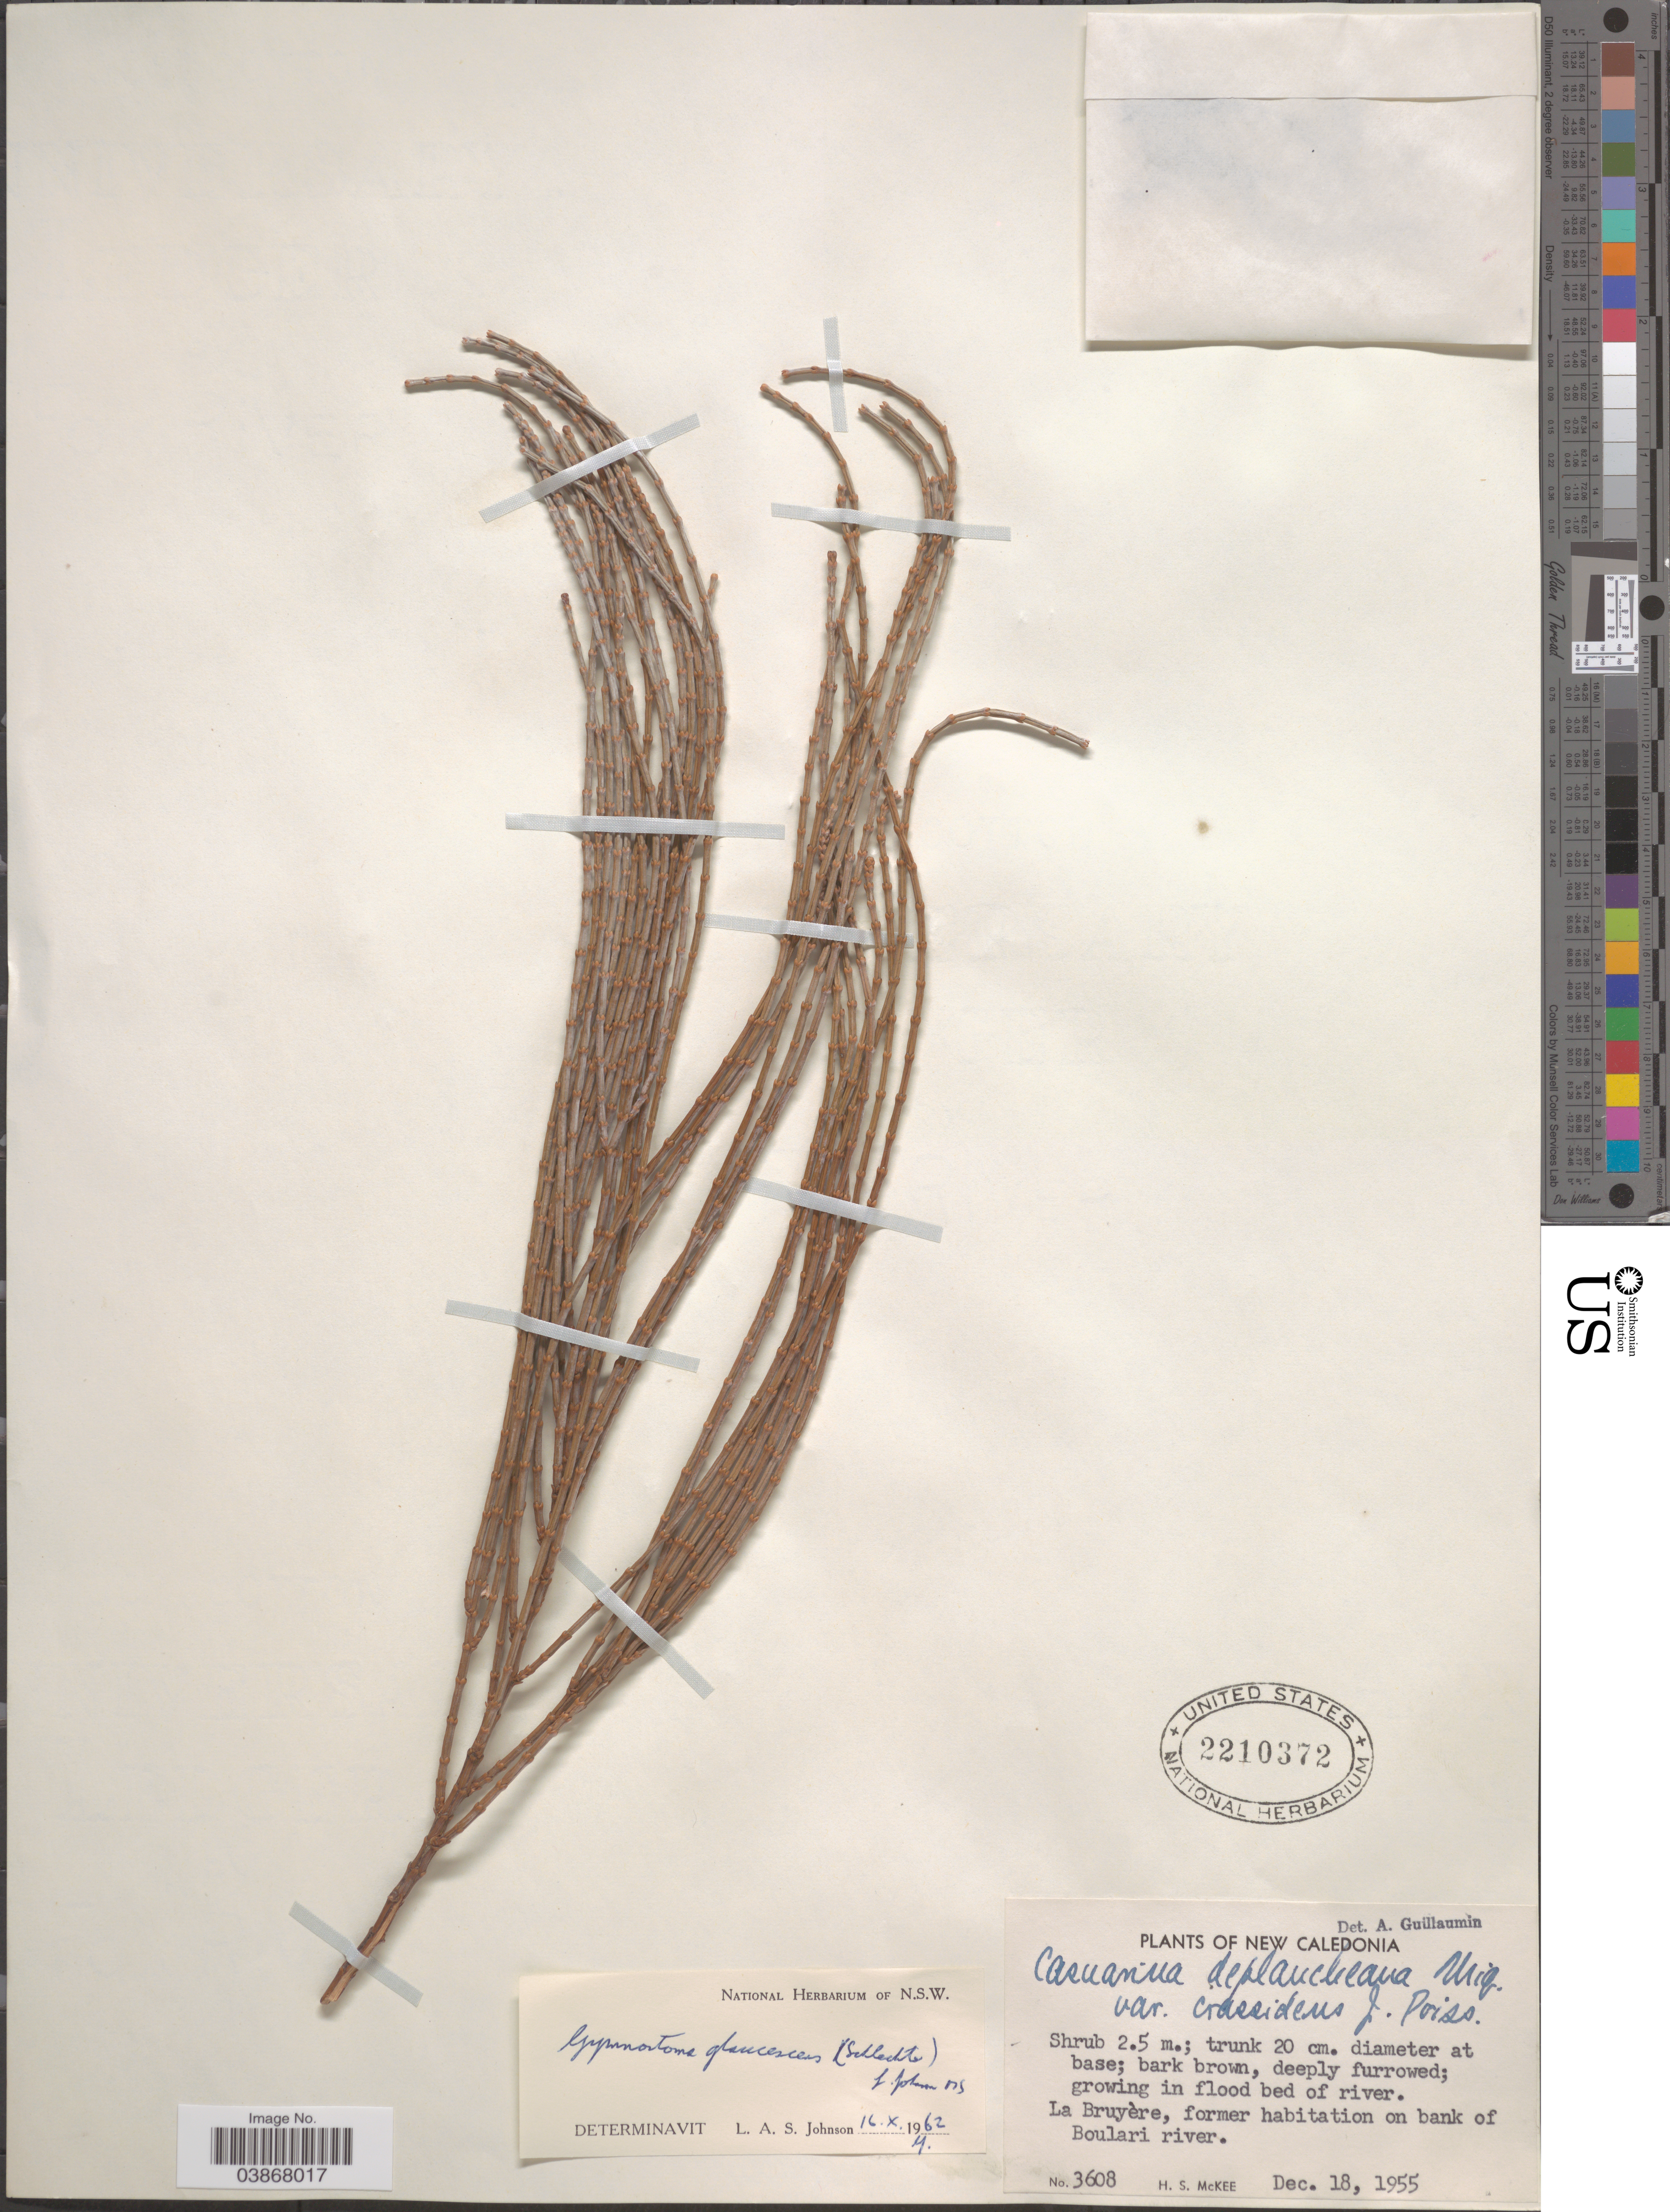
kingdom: Plantae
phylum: Tracheophyta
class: Magnoliopsida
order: Fagales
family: Casuarinaceae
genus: Gymnostoma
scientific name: Gymnostoma glaucescens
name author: (Schltr.) L.A.S. Johnson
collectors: H. S. McKee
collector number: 3608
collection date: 1955-12-18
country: New Caledonia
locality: La Bruyère, former habitation on bank of Boulari river.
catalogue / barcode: US 2210372